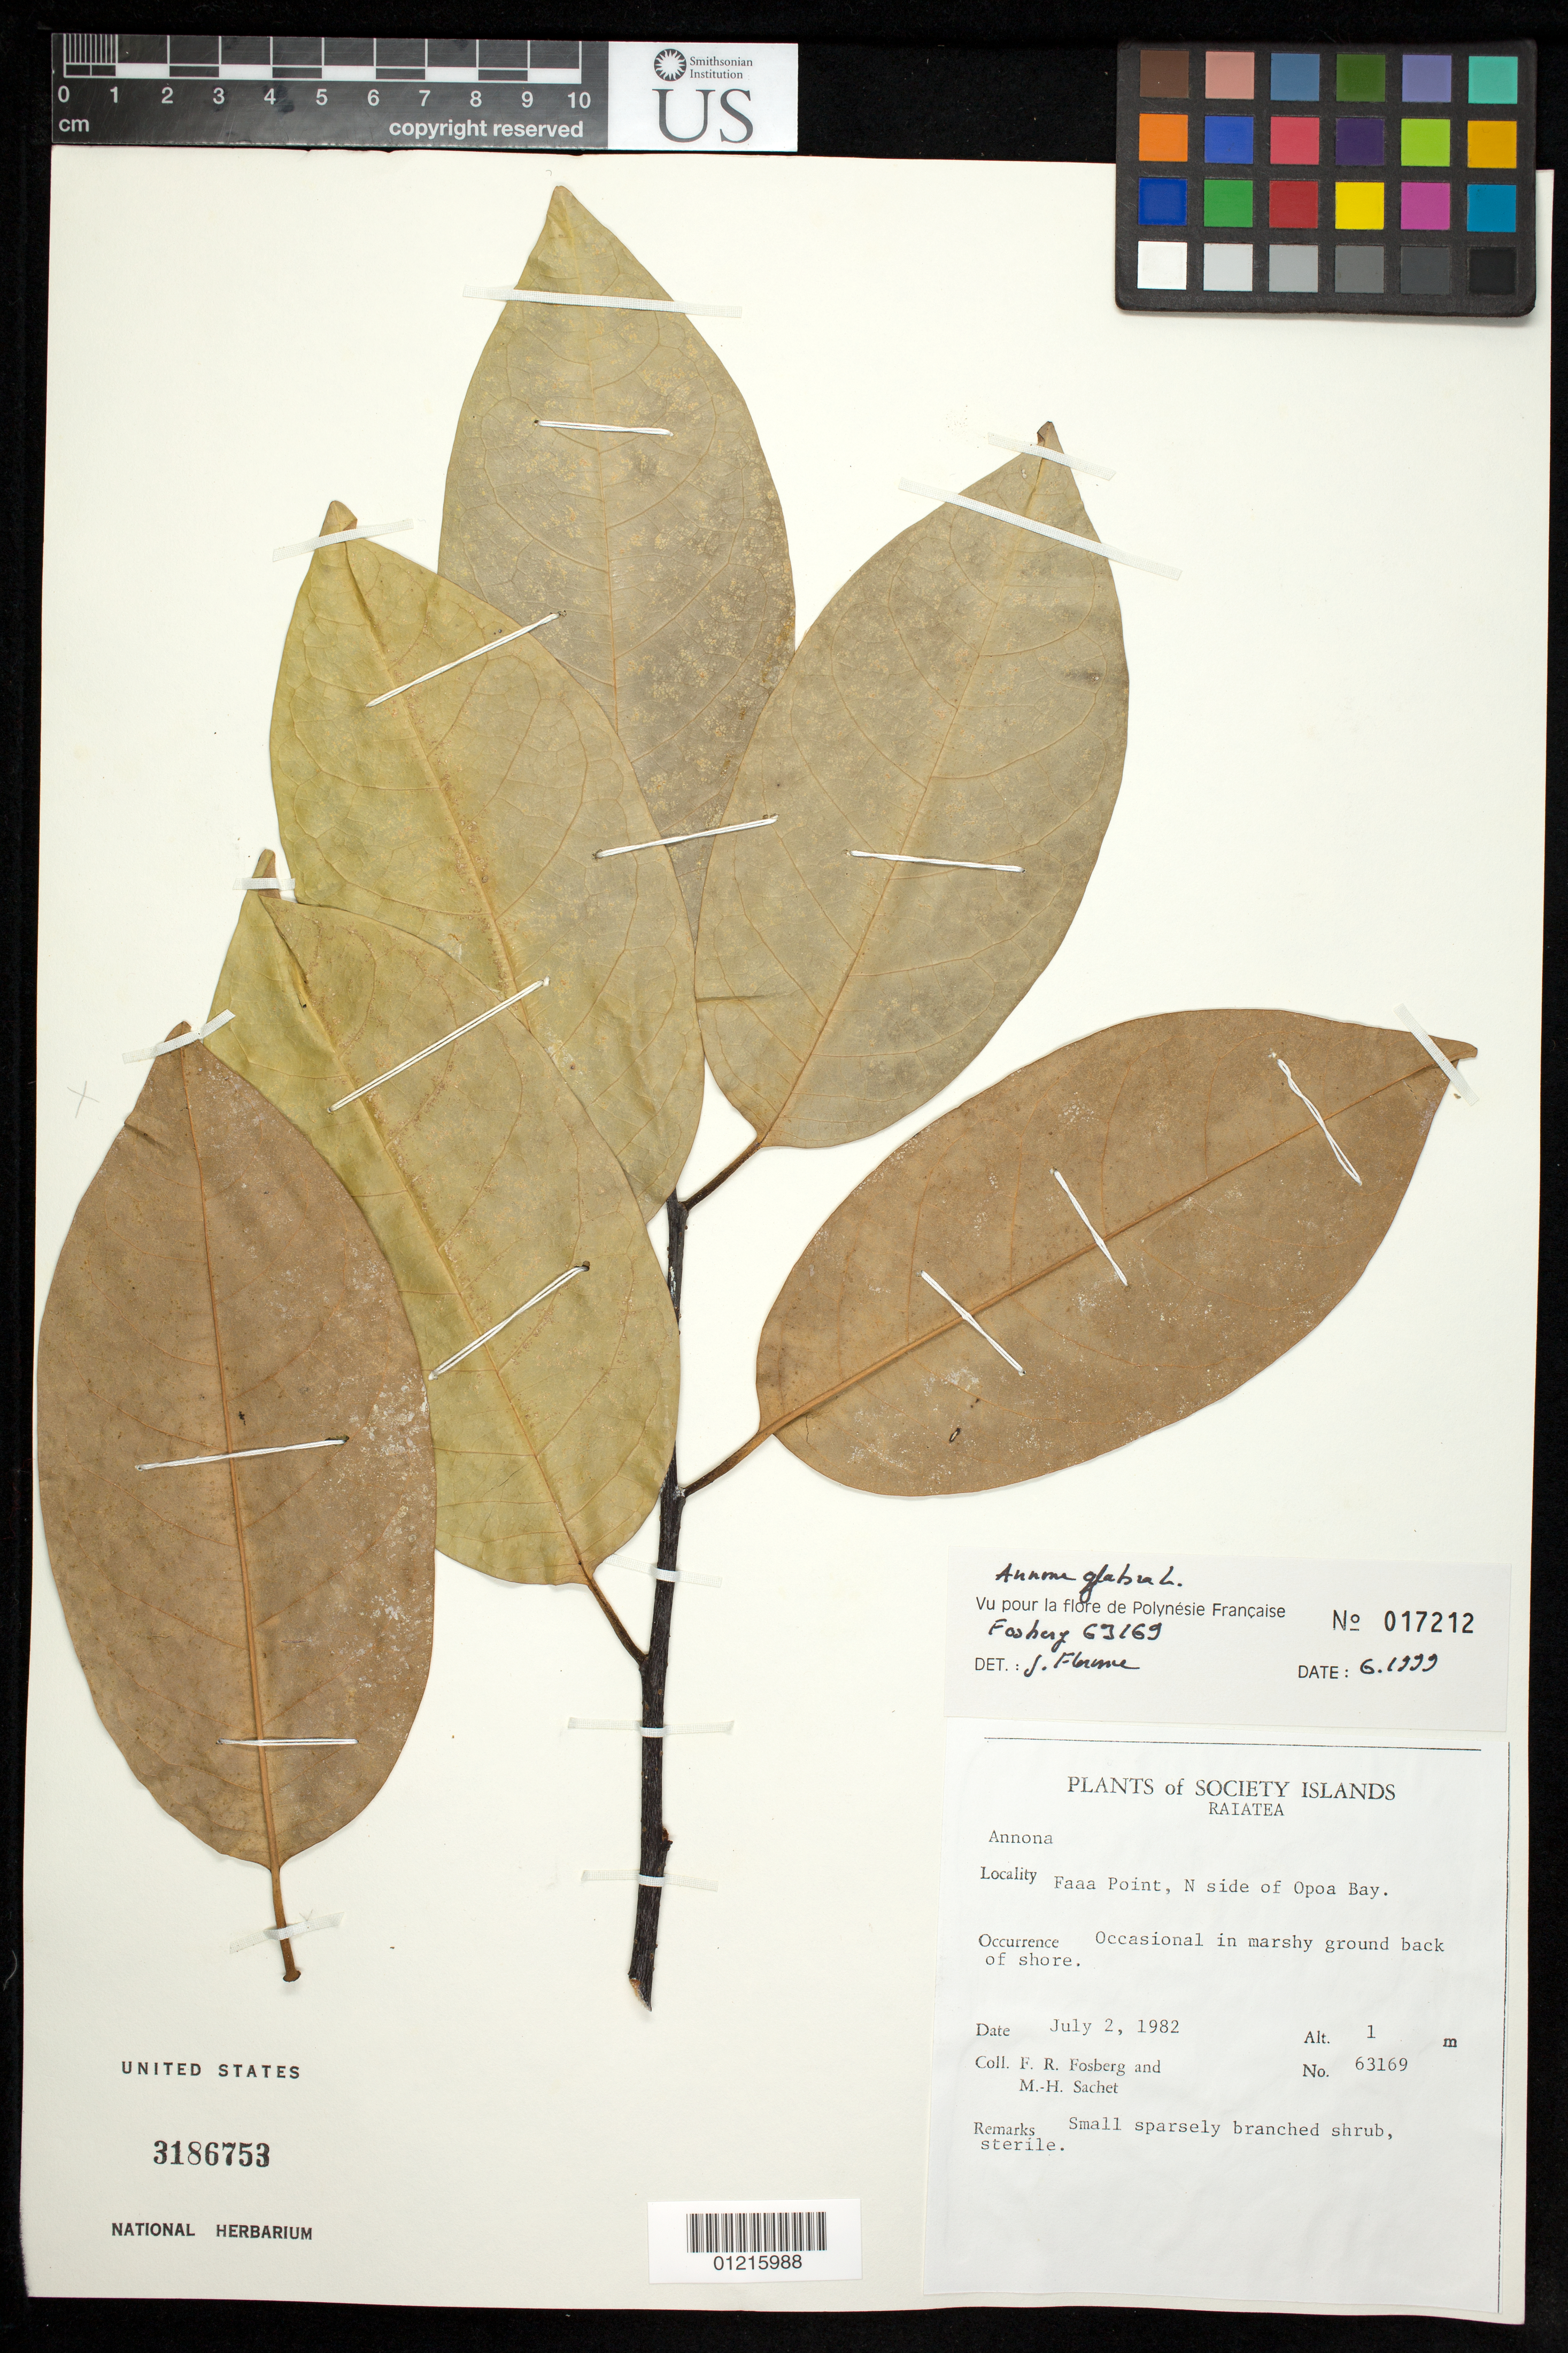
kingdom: Plantae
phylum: Tracheophyta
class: Magnoliopsida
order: Magnoliales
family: Annonaceae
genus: Annona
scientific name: Annona glabra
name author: L.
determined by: Florence, J.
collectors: F.R. Fosberg & M.-H. Sachet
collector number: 63169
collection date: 1982-07-02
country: French Polynesia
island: Raiatea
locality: Faaa Point, N. side of Opoa Bay, back of shore.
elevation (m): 1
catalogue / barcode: US 3186753